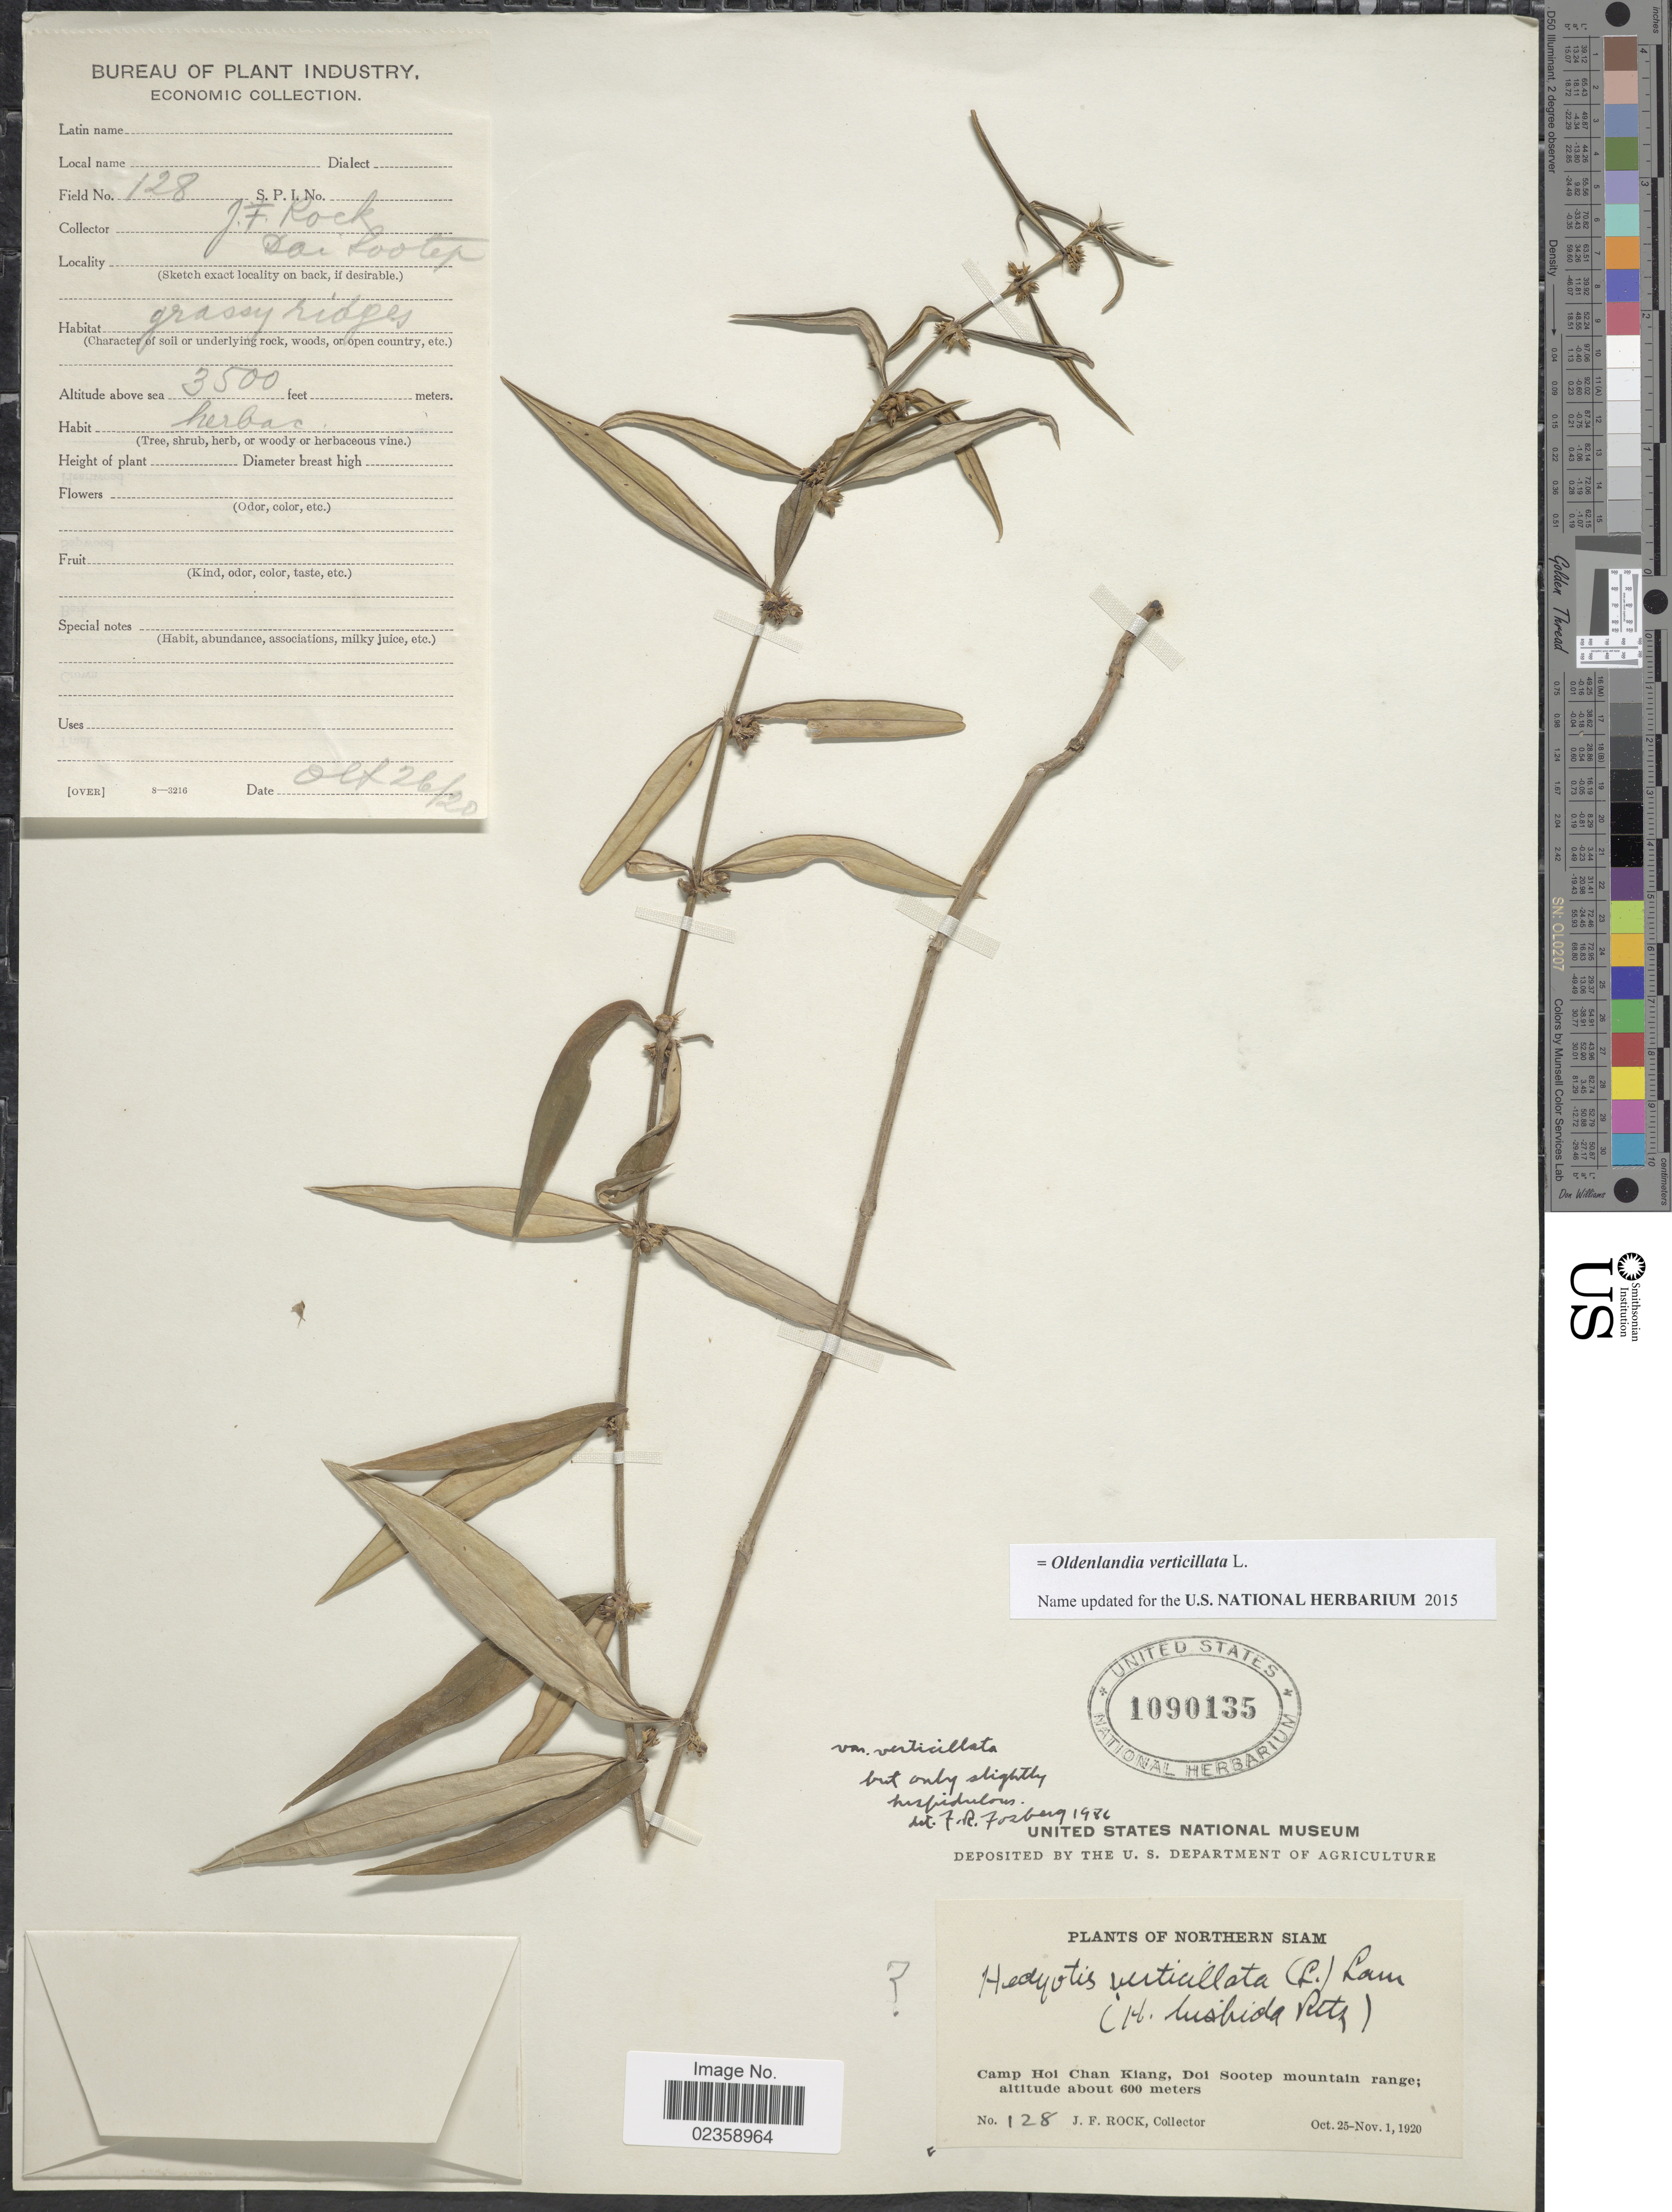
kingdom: Plantae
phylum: Tracheophyta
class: Magnoliopsida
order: Gentianales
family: Rubiaceae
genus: Oldenlandia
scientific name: Oldenlandia verticillata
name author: L.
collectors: J. Rock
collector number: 128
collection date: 1920-10-26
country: Thailand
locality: Northern Siam. Camp Hoi Chan Kiang, Doi Sootep mountain range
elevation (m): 600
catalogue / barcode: US 1090135